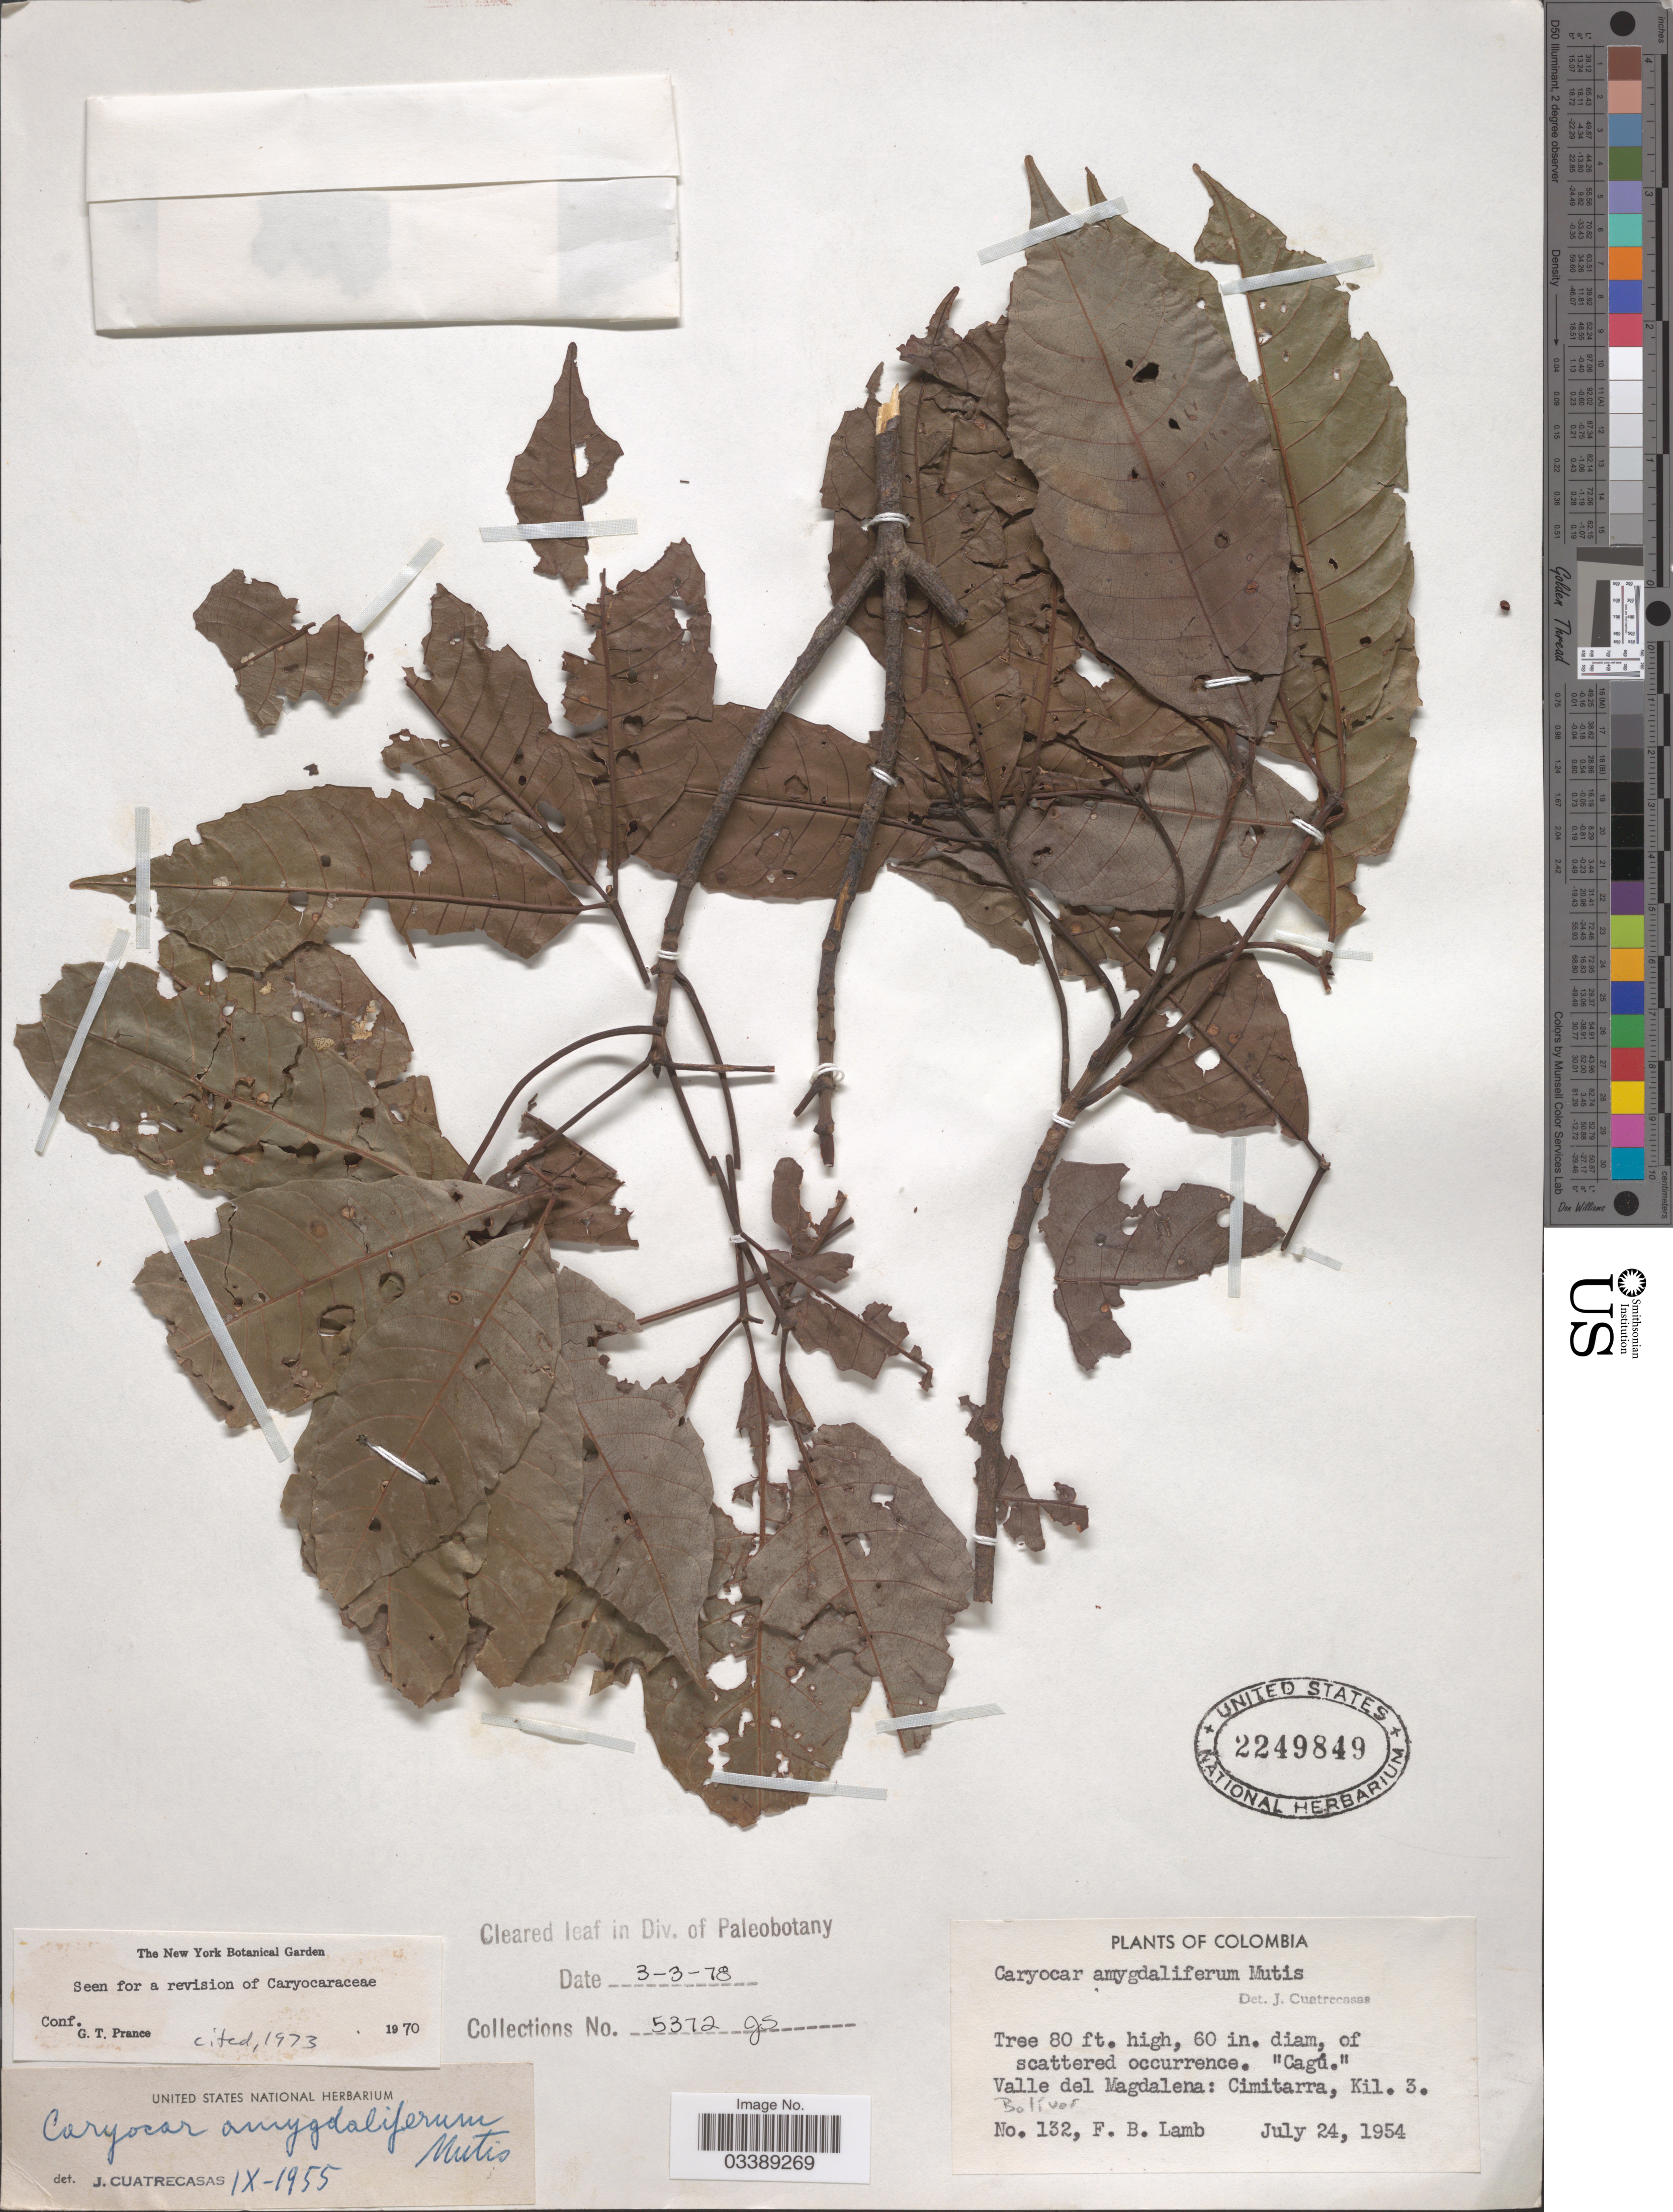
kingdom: Plantae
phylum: Tracheophyta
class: Magnoliopsida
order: Malpighiales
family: Caryocaraceae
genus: Caryocar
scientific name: Caryocar amygdaliferum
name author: Mutis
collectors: F. B. Lamb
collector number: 132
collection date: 1954-07-24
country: Colombia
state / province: Bolívar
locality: Valle del Magdalena: Cimitarra, Kil. 3.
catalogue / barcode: US 2249849